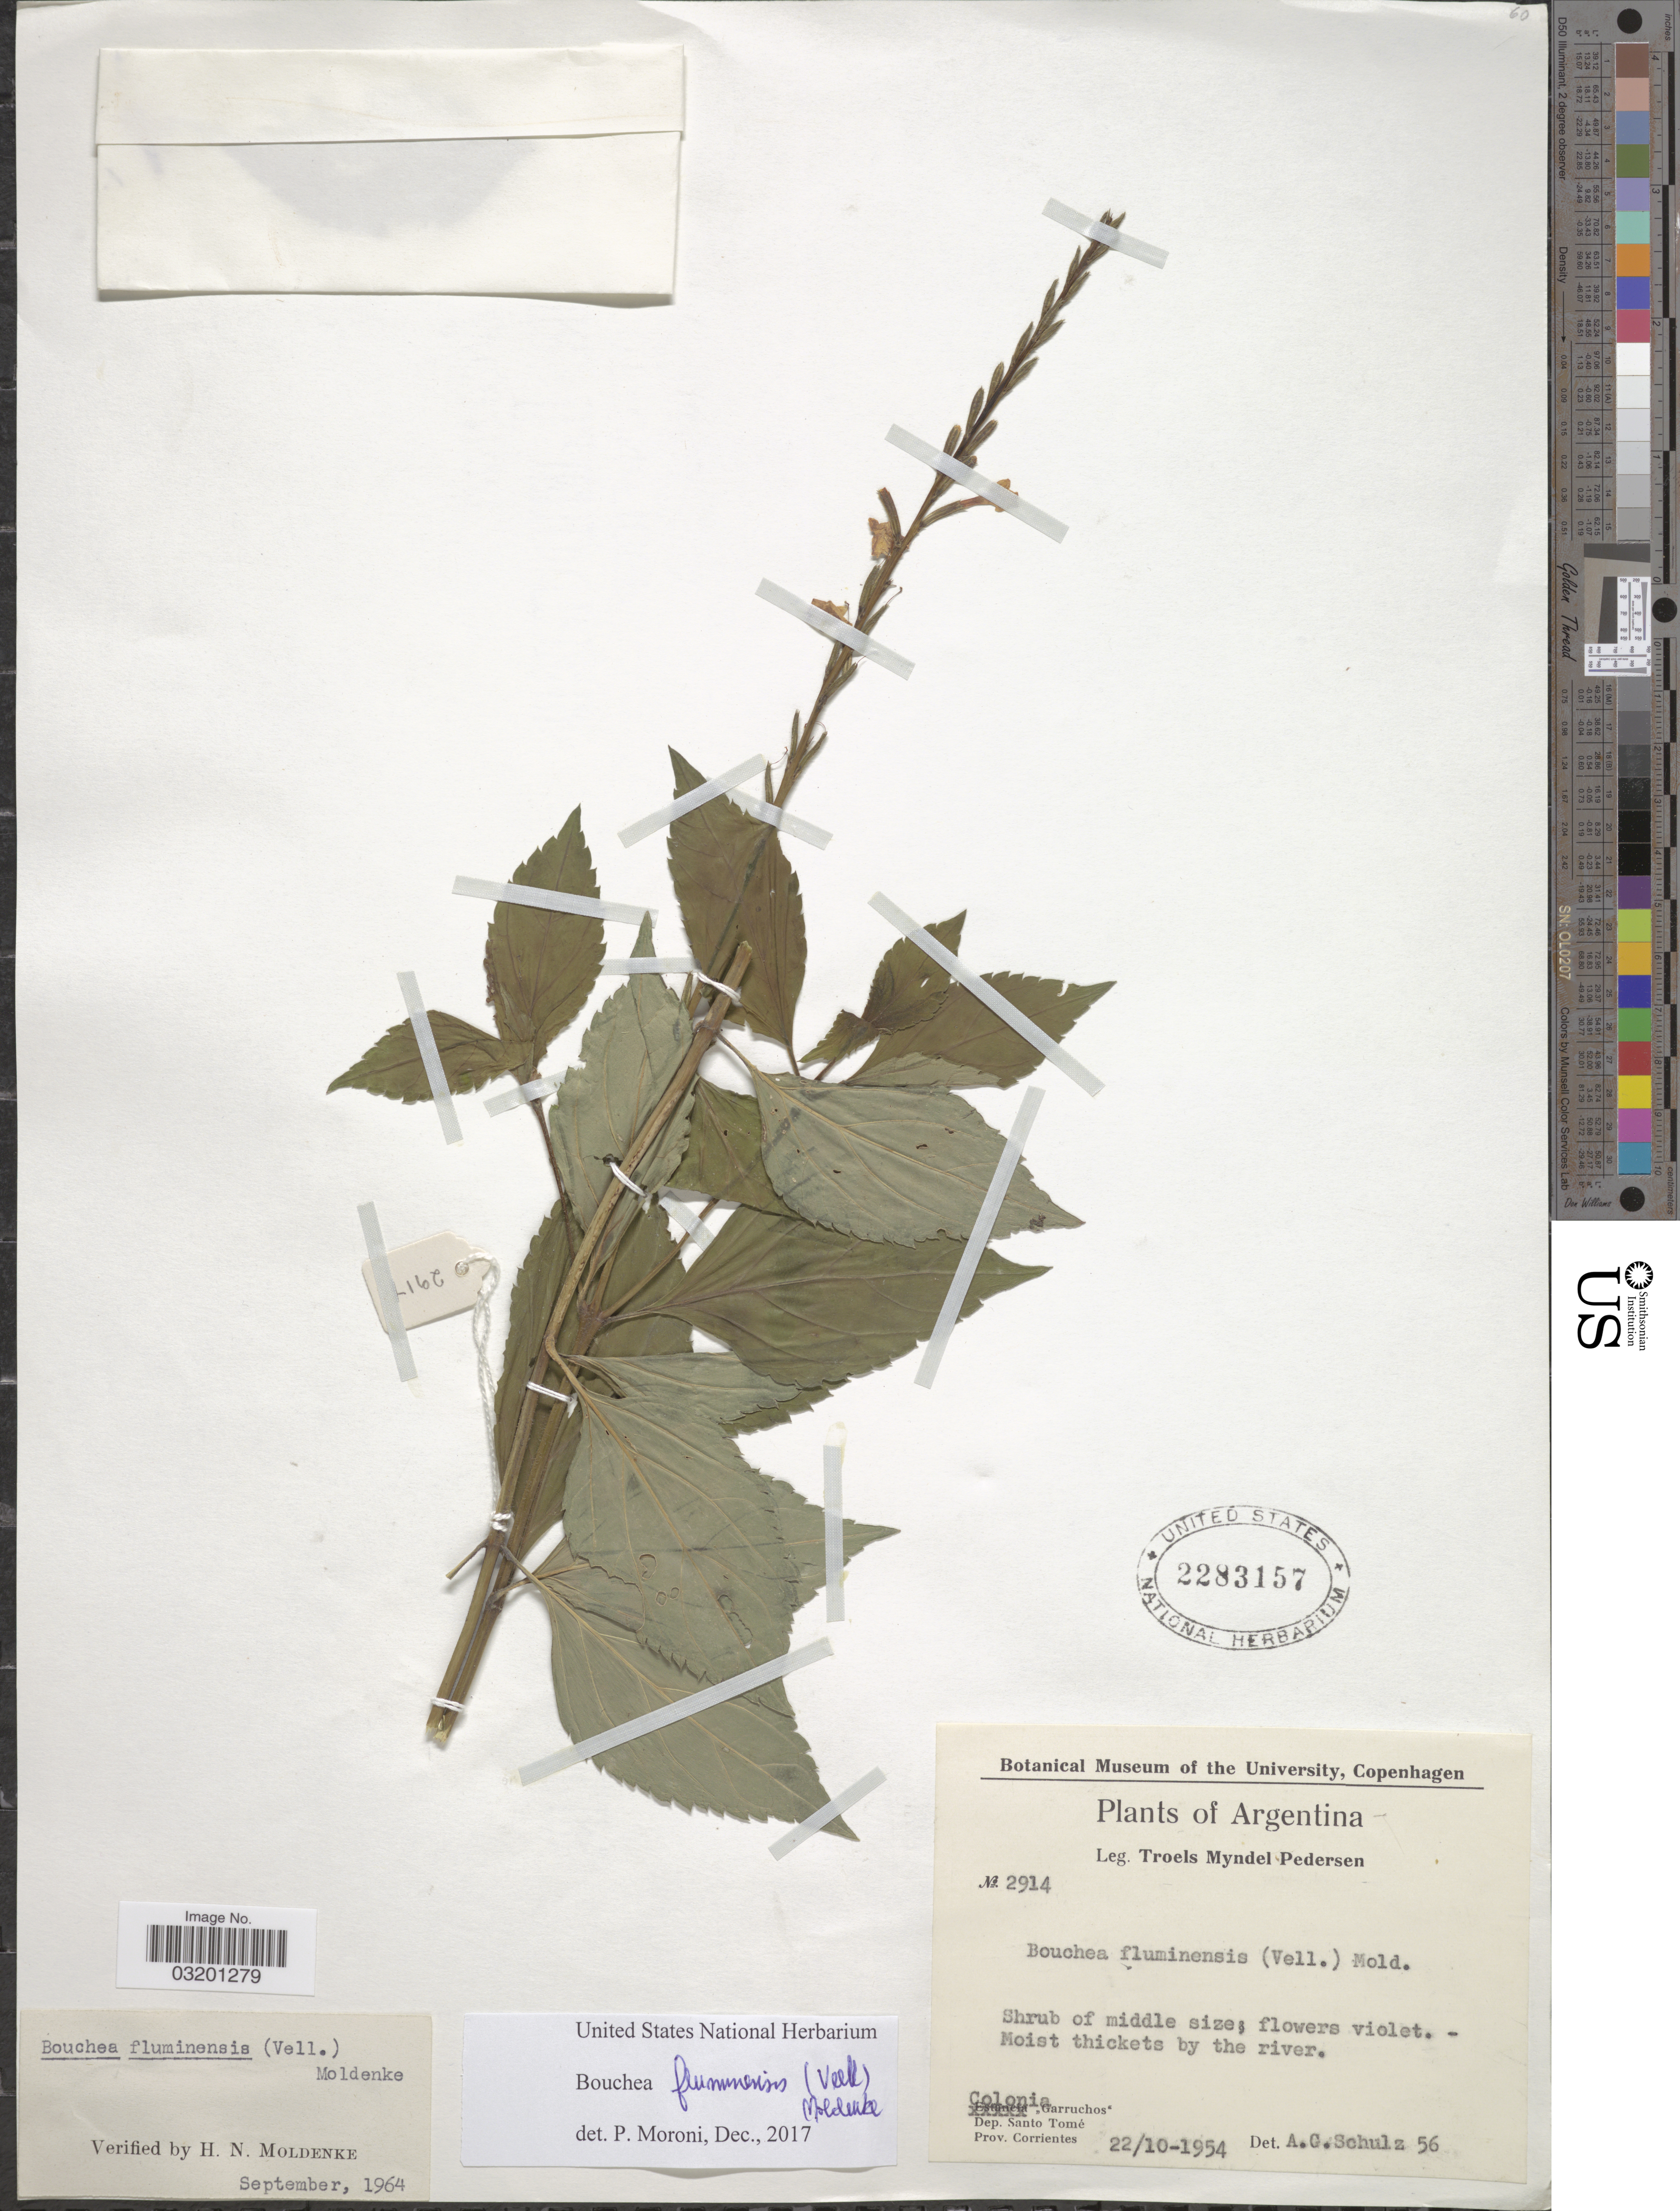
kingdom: Plantae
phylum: Tracheophyta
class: Magnoliopsida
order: Lamiales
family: Verbenaceae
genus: Bouchea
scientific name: Bouchea fluminensis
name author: (Vell.) Moldenke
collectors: T. Pederson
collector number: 2914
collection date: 1954-10-22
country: Argentina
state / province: Corrientes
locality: Colonia "Garruchos", Dep. Santo Tomé.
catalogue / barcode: US 2283157